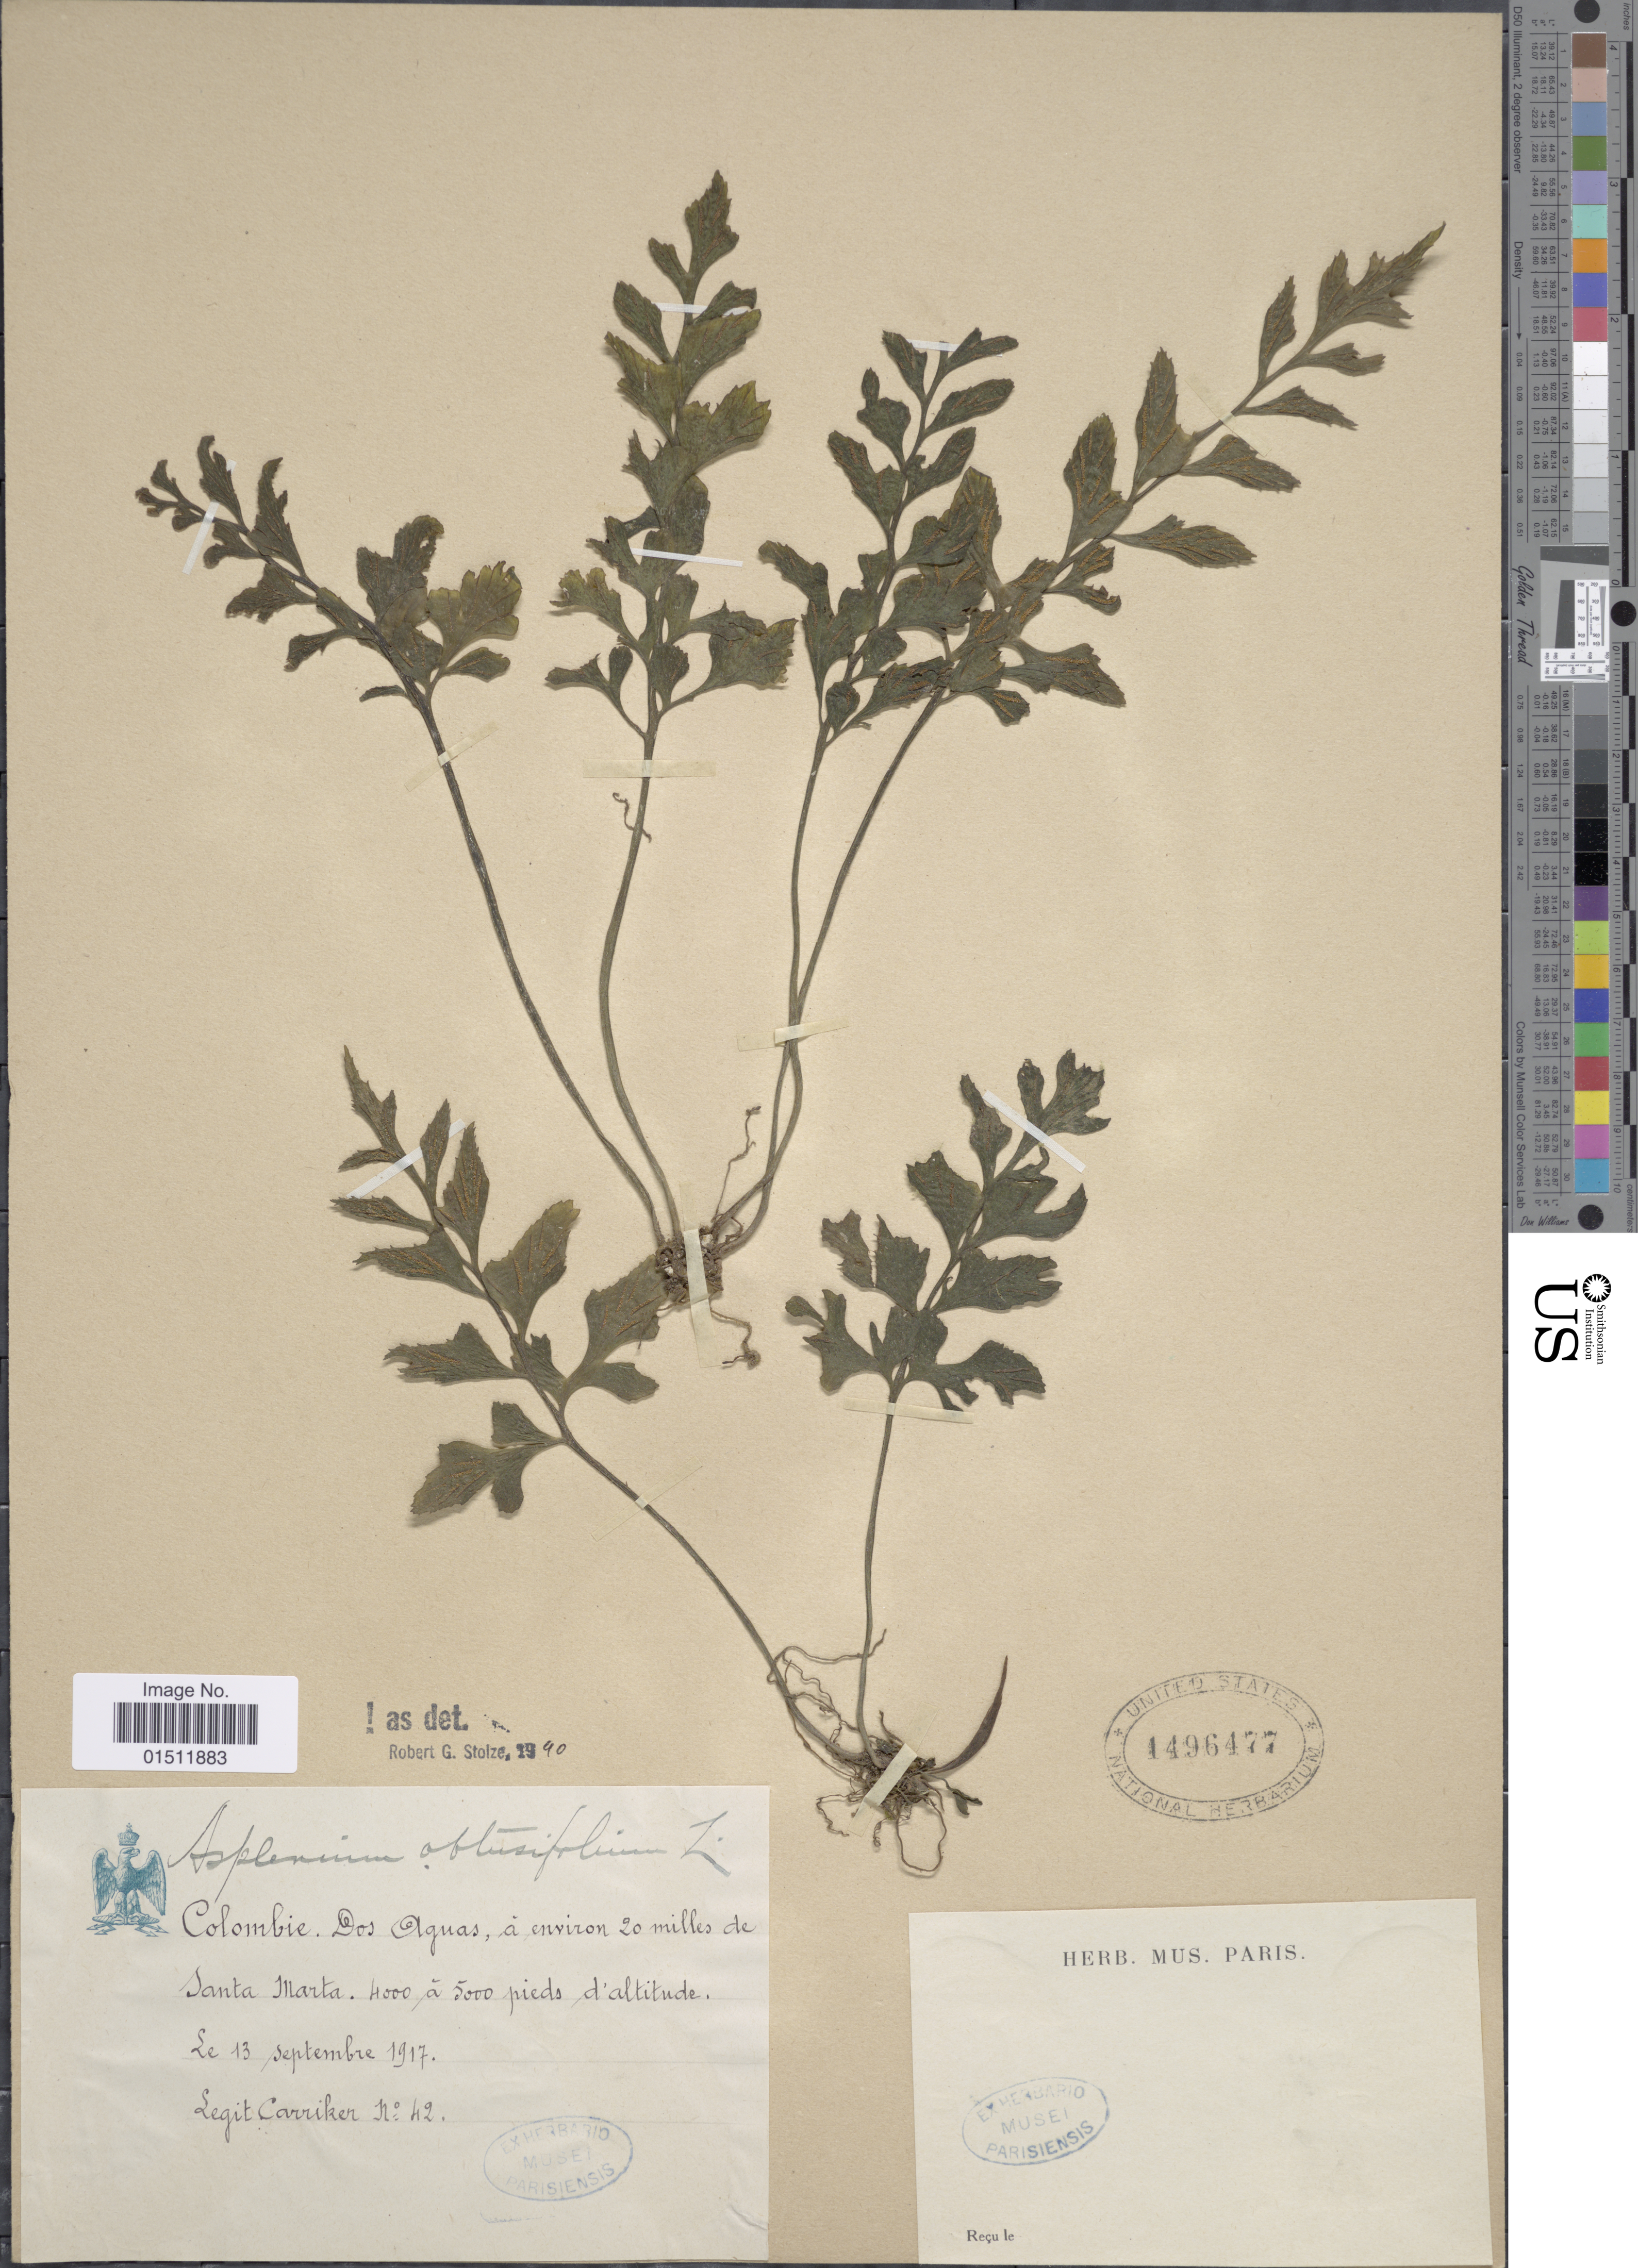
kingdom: Plantae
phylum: Tracheophyta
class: Polypodiopsida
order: Polypodiales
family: Aspleniaceae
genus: Asplenium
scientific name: Asplenium obtusifolium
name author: L.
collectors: Carriker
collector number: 42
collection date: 1917-09-13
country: Colombia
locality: Colombie. Dos Aguas, a environ 20 miles de Santa Marta.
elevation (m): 1219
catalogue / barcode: US 1496477